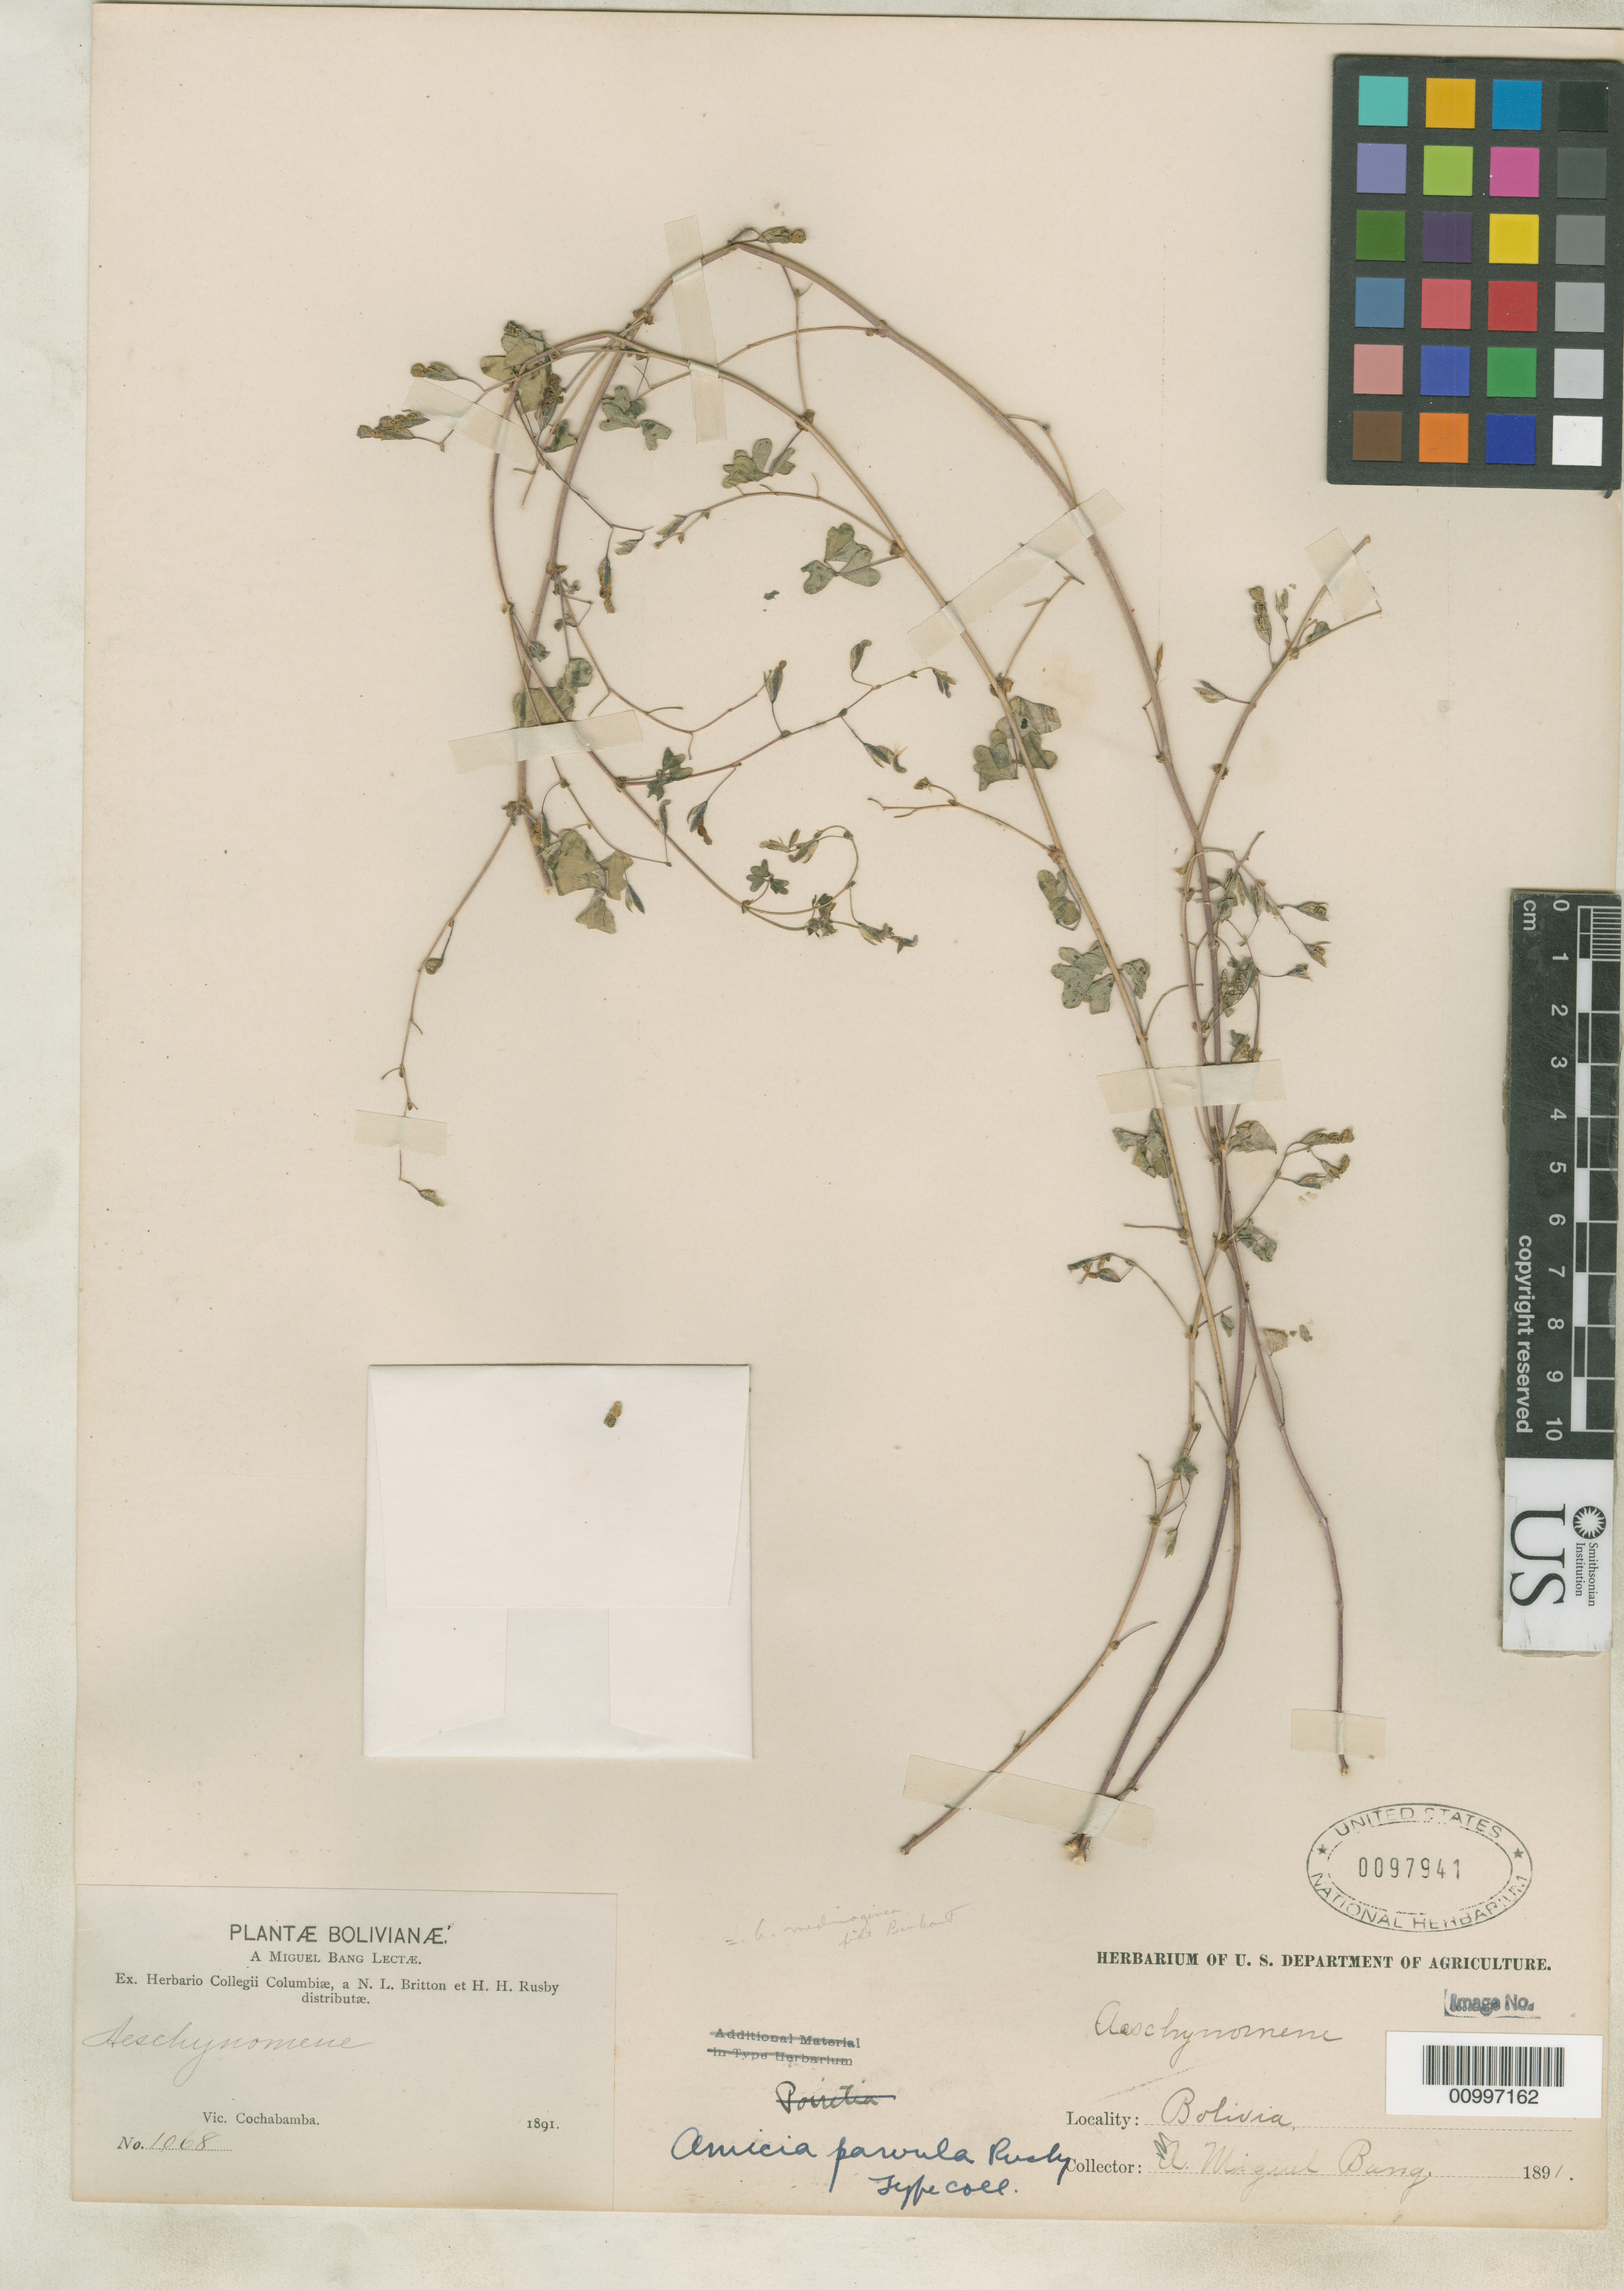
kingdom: Plantae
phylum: Tracheophyta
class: Magnoliopsida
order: Fabales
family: Fabaceae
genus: Amicia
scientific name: Amicia parvula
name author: Rusby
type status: Isotype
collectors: M. Bang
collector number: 1068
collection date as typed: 1891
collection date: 1891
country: Bolivia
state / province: Cochabamba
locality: Vic. Cochabamba.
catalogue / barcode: US 97941